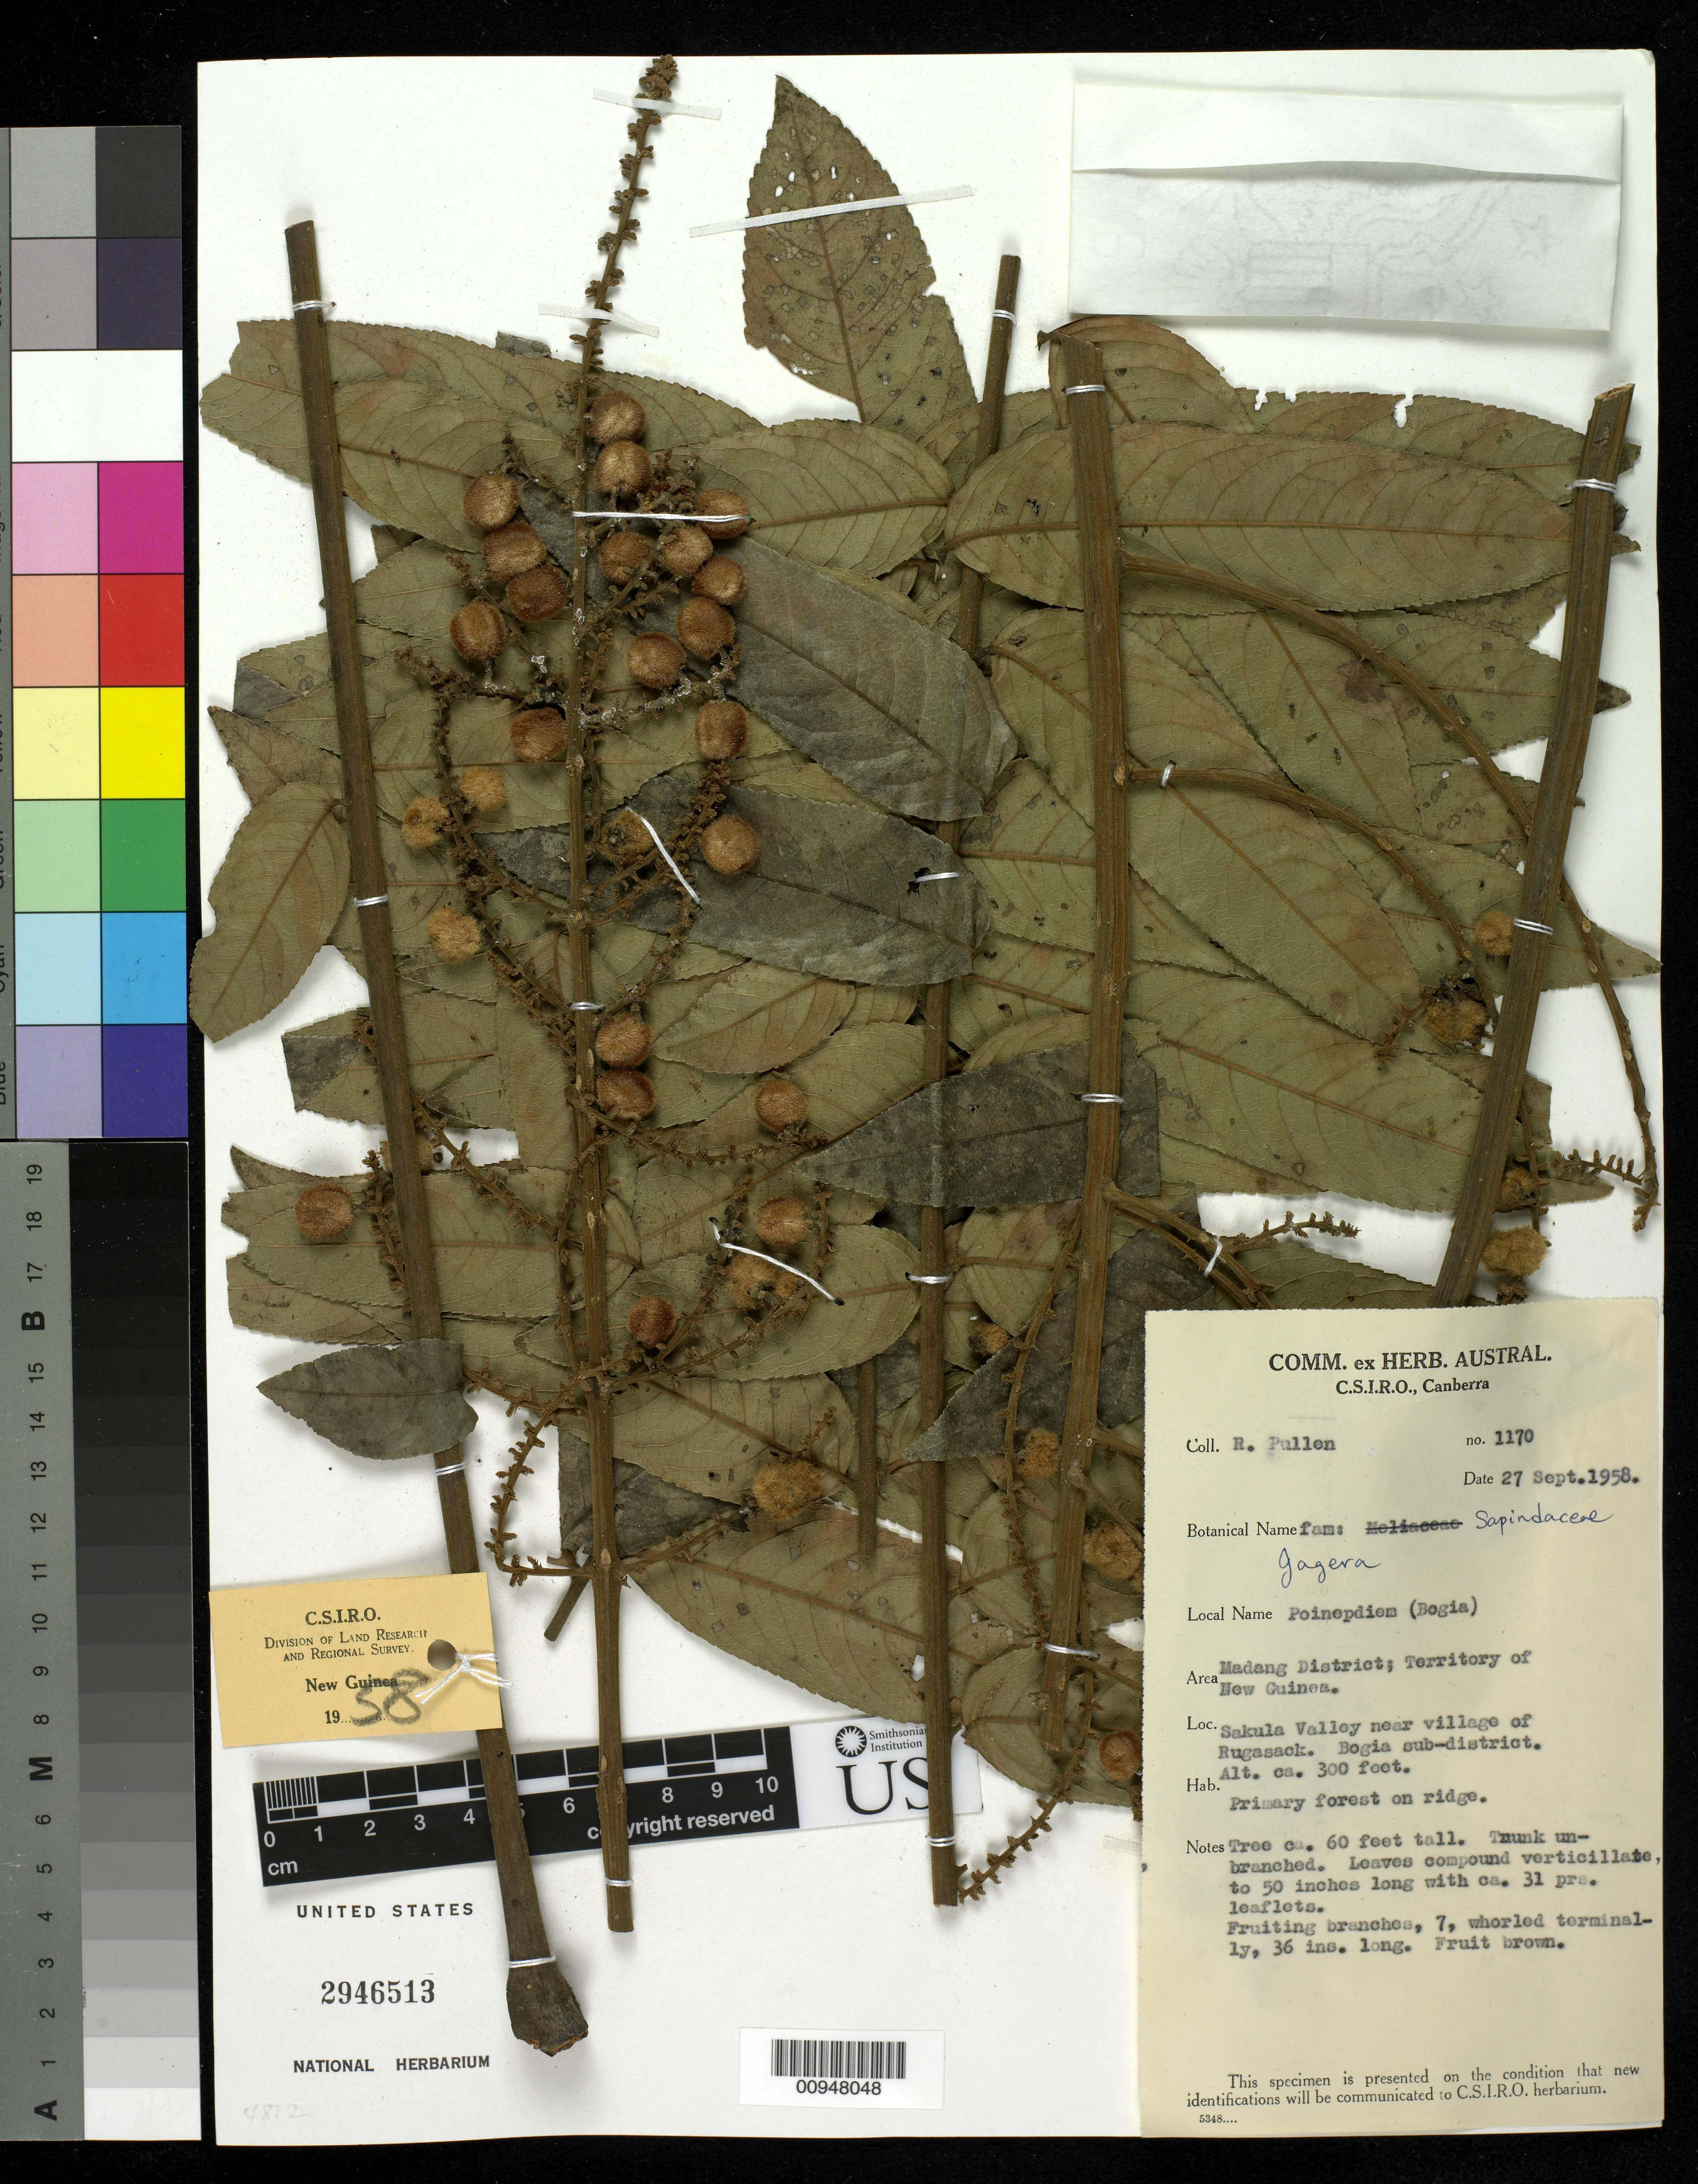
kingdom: Plantae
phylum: Tracheophyta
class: Magnoliopsida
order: Sapindales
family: Sapindaceae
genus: Jagera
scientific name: Jagera sp.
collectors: R. Pullen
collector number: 1170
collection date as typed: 27 Sep 1958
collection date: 1958-09-27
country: Papua New Guinea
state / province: Madang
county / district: Bogia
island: New Guinea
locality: Sakula Valley near village of Rugasack, Bogia Sub-district.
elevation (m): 91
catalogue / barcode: US 2946513